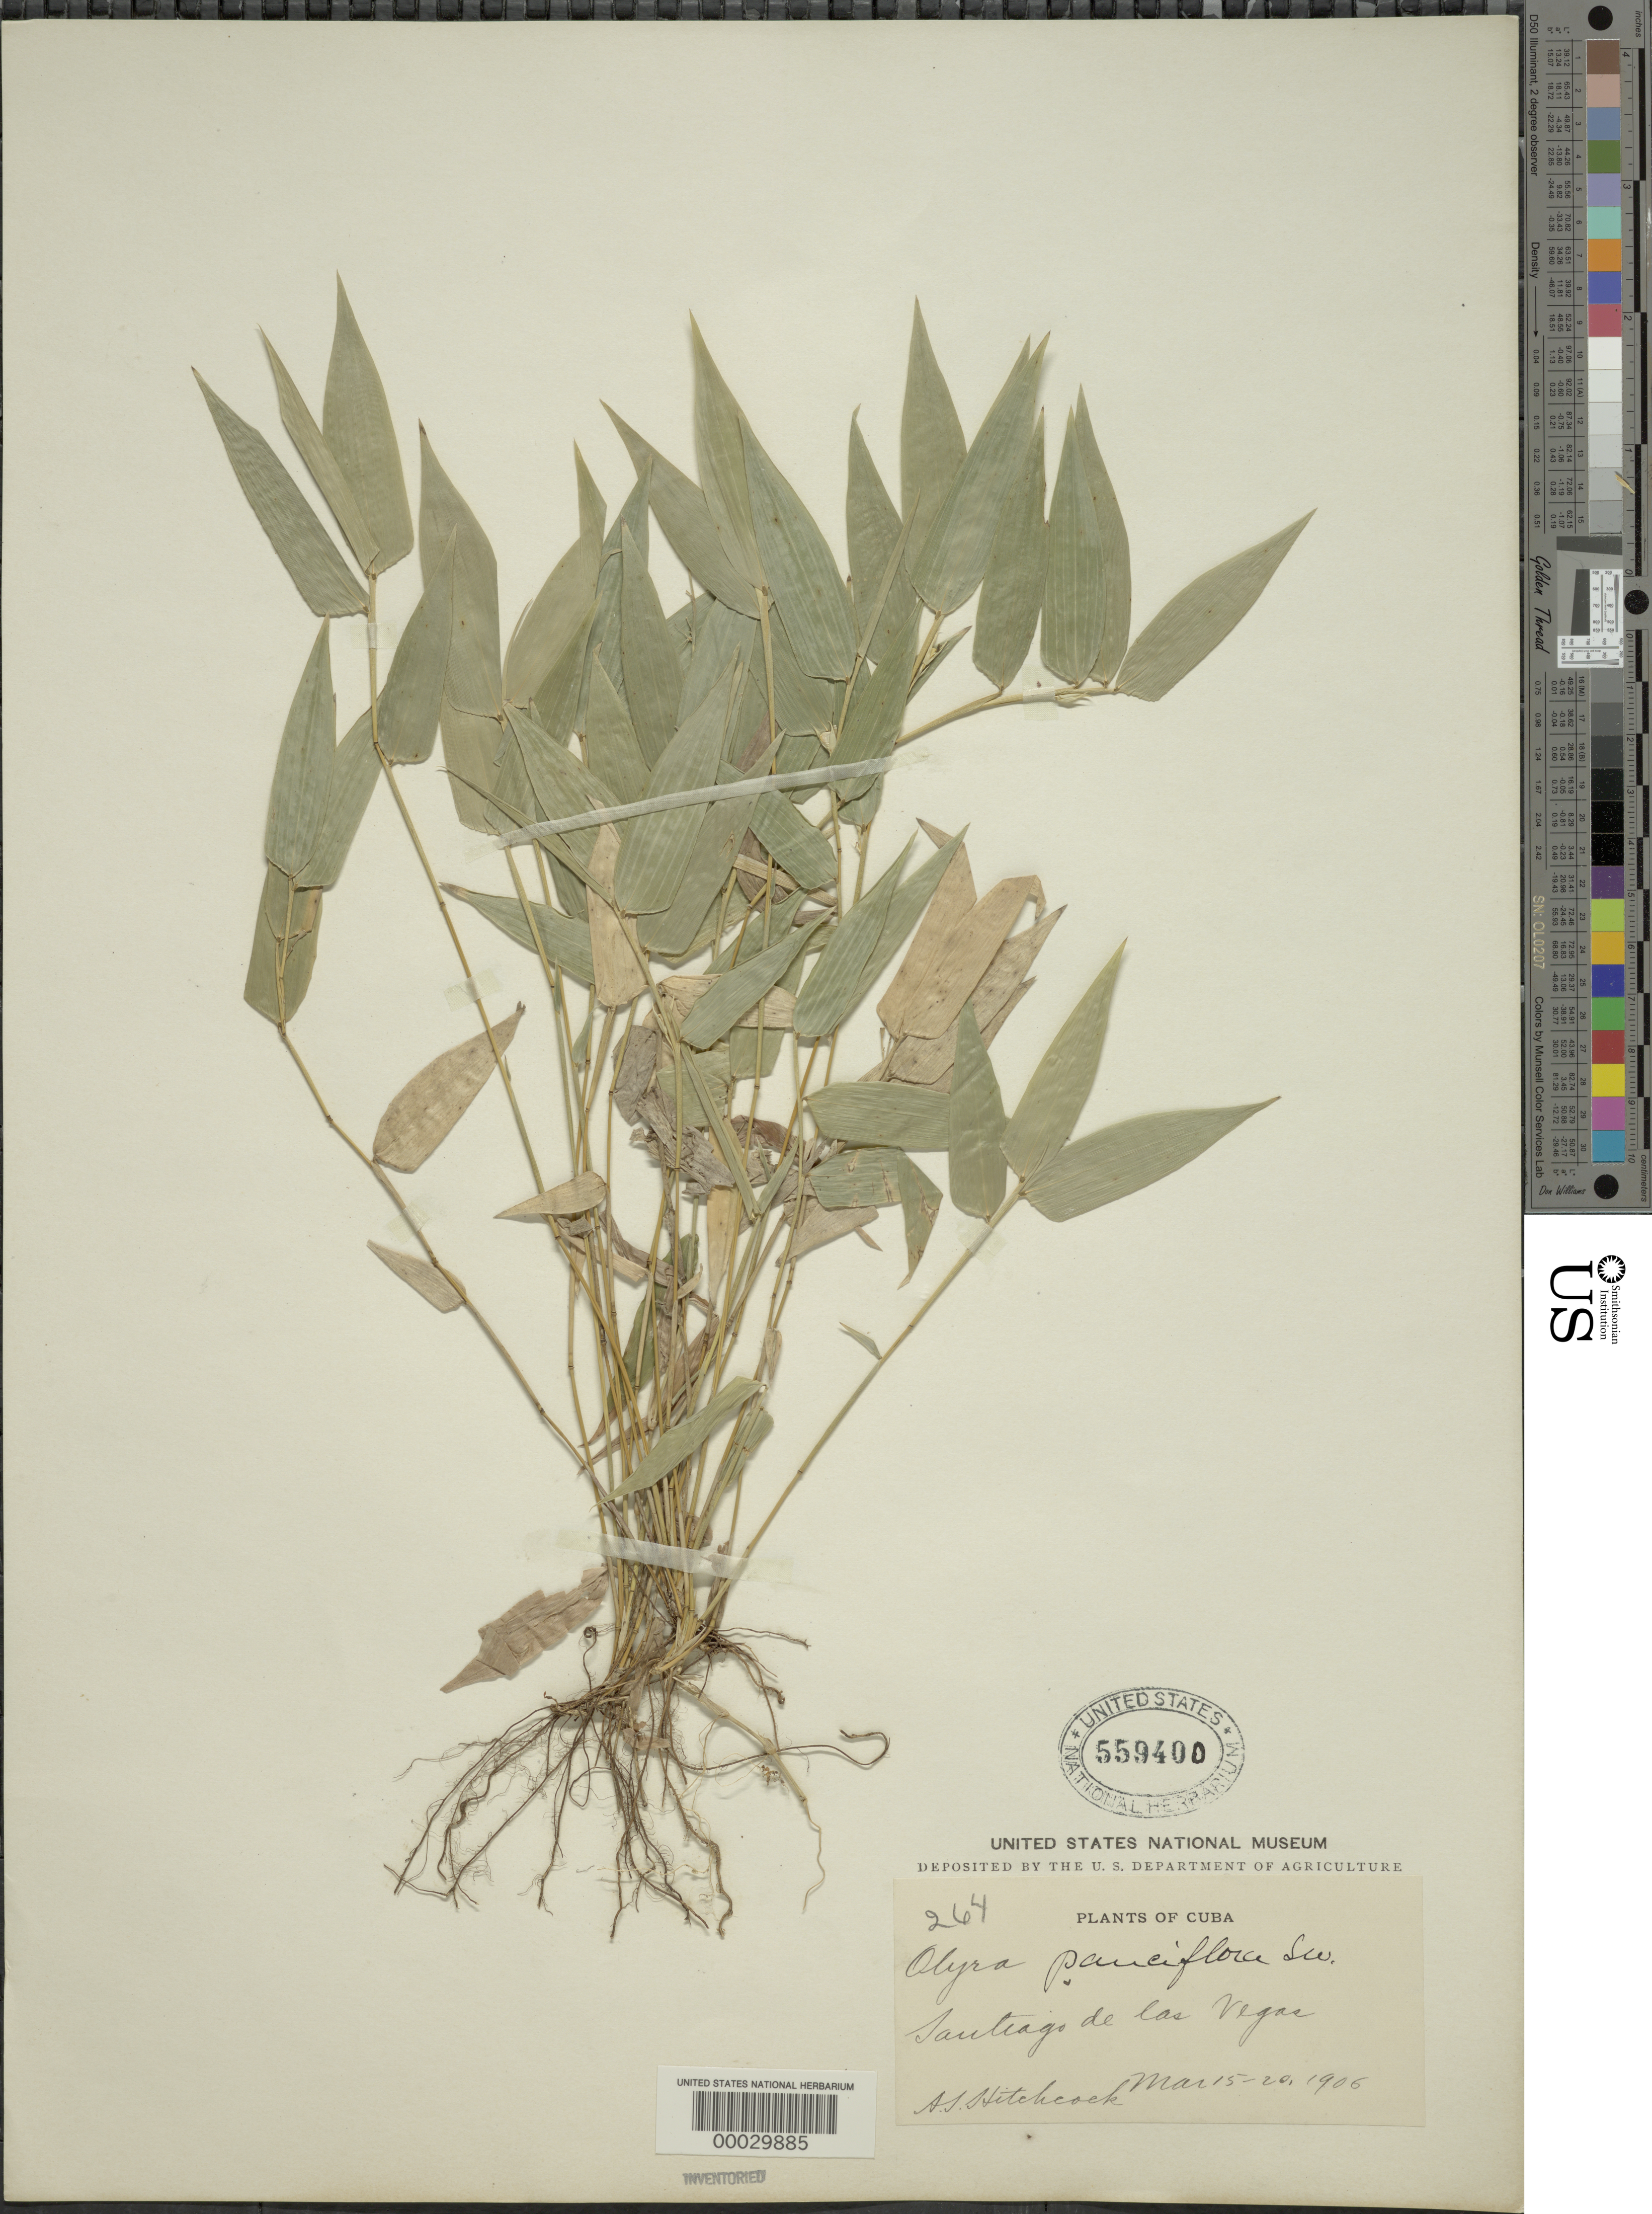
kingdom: Plantae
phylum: Tracheophyta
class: Liliopsida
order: Poales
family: Poaceae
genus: Lithachne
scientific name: Lithachne pauciflora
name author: (Sw.) P. Beauv.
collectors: A. S. Hitchcock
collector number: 264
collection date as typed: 15 Mar 1906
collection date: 1906-03-15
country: Cuba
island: Greater Antilles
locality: Santiago de Las Vegas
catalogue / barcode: US 559400